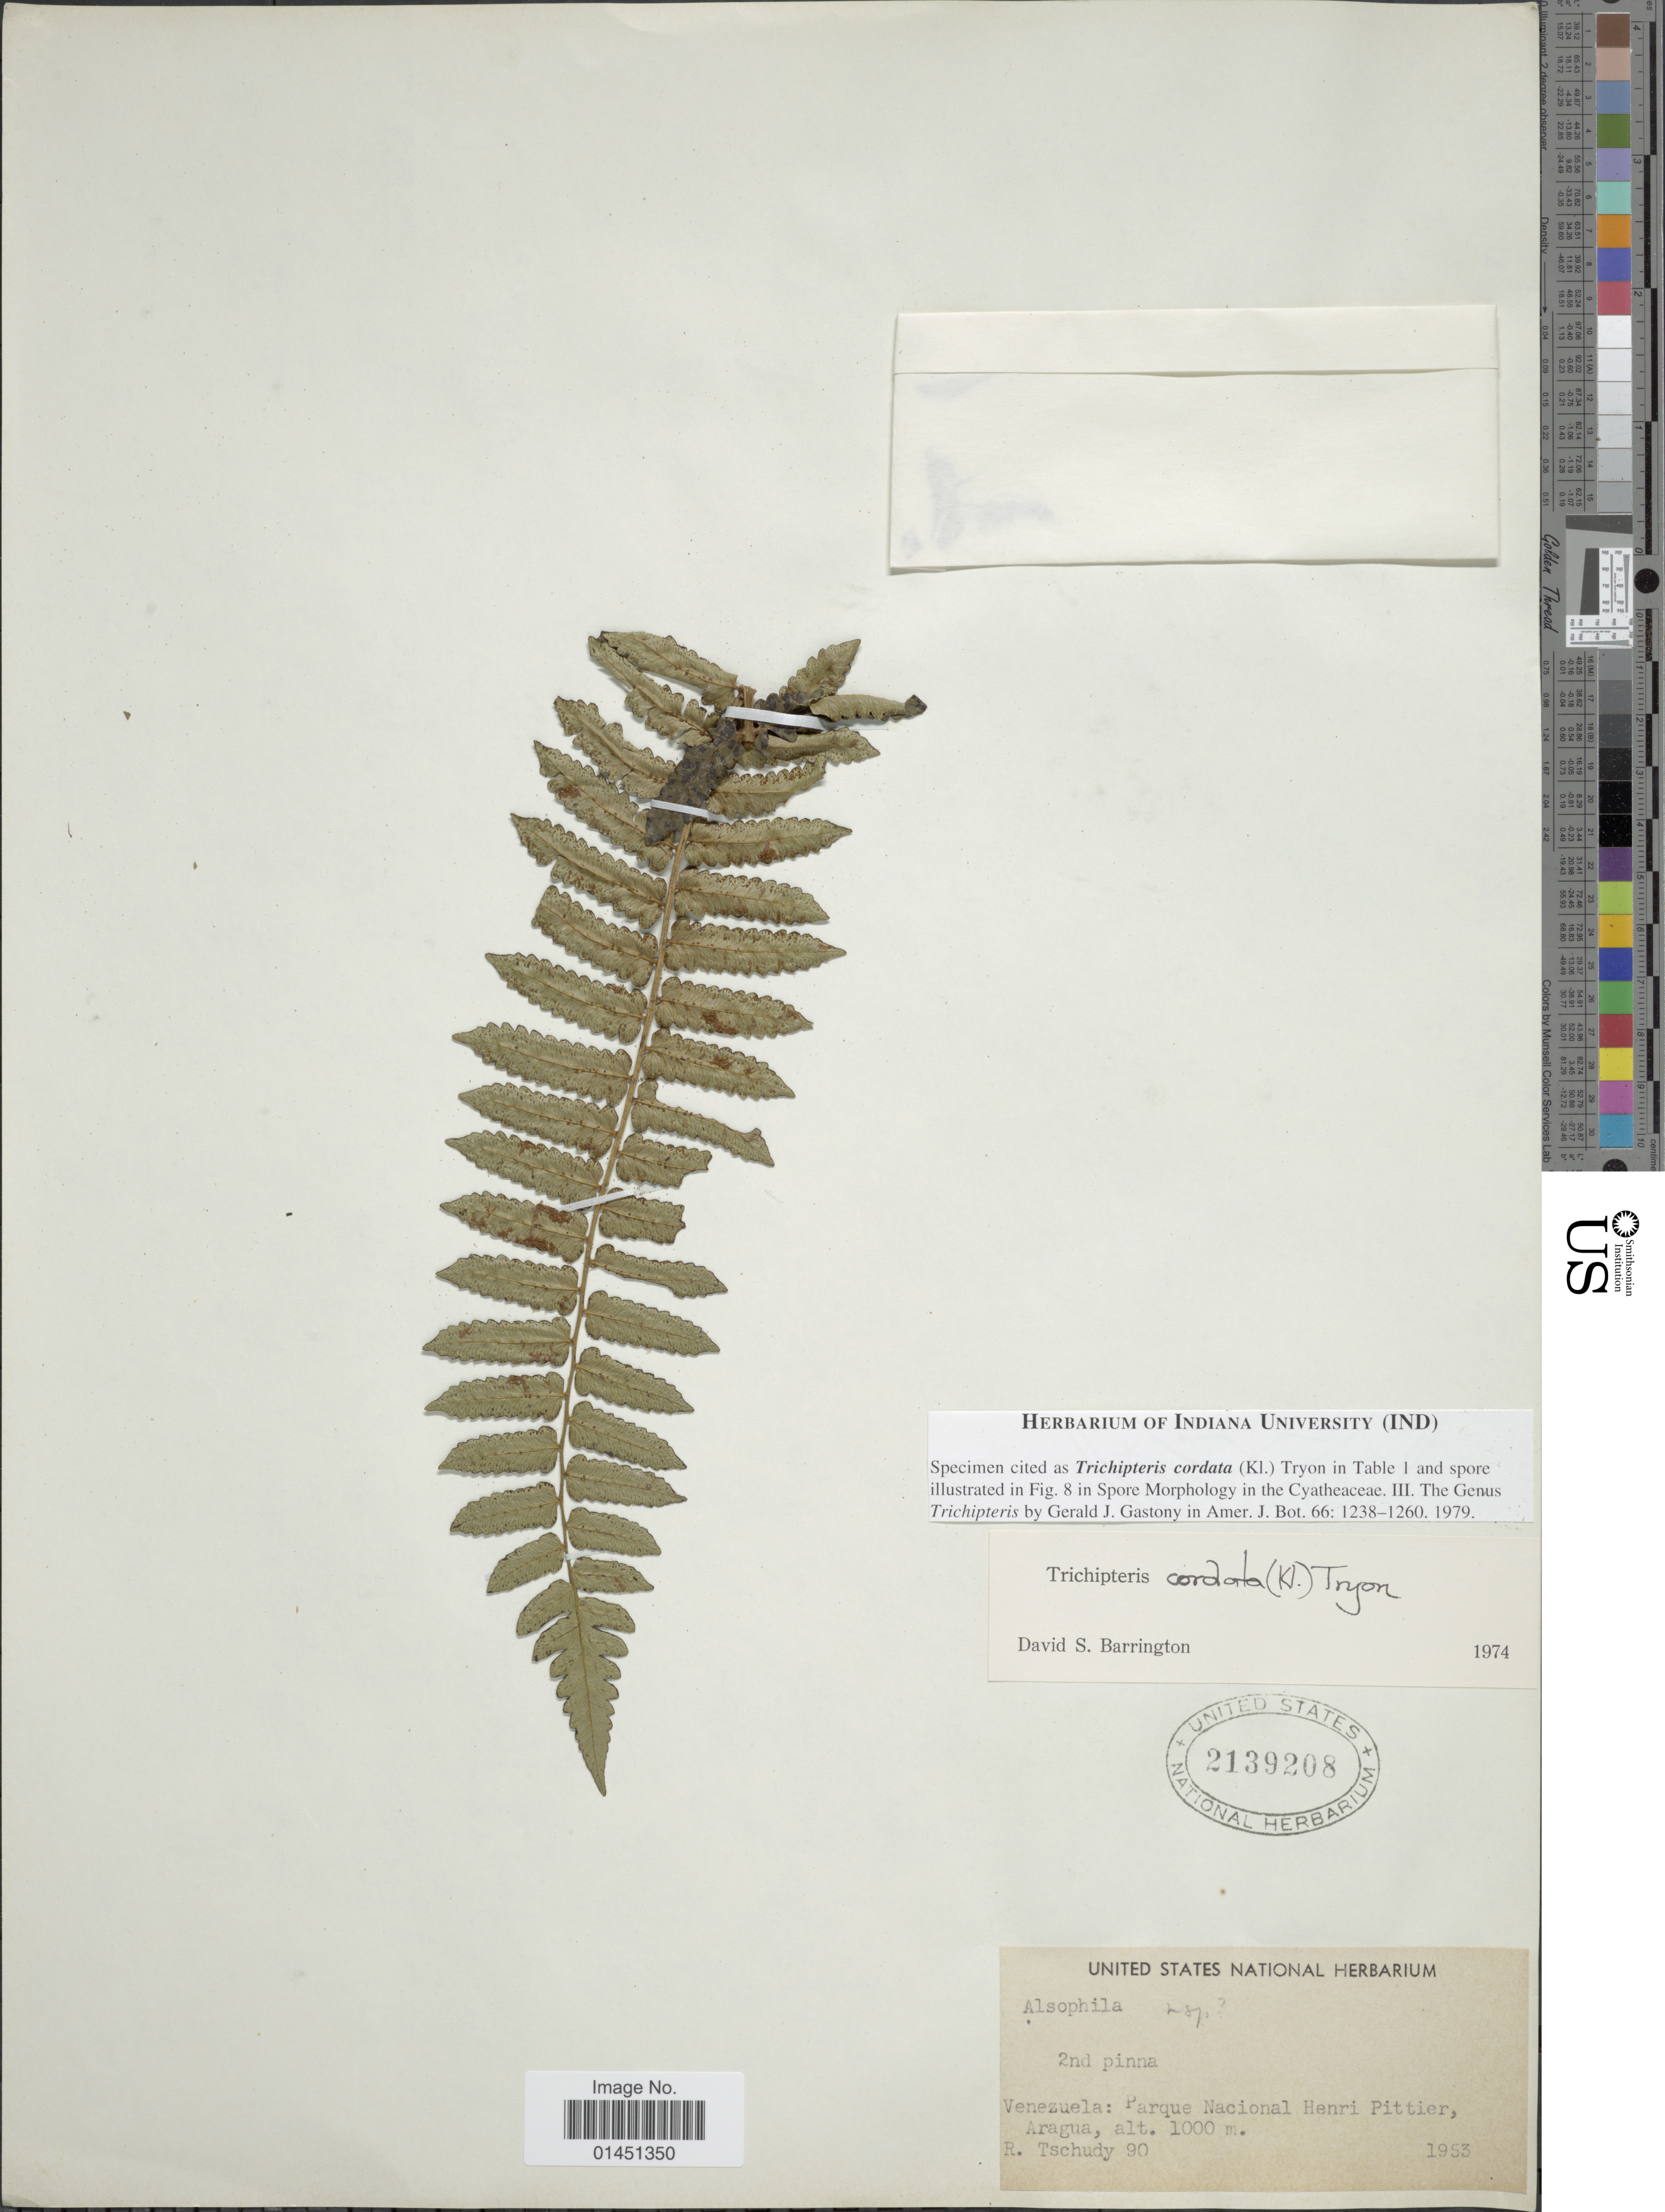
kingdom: Plantae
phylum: Tracheophyta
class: Polypodiopsida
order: Cyatheales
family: Cyatheaceae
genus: Cyathea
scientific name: Cyathea cordata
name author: (Desv.) Mett. ex Diels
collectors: R. Tschudy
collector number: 90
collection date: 1953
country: Venezuela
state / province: Aragua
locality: Parque Nacional Henri Pittier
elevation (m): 1000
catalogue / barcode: US 2139208